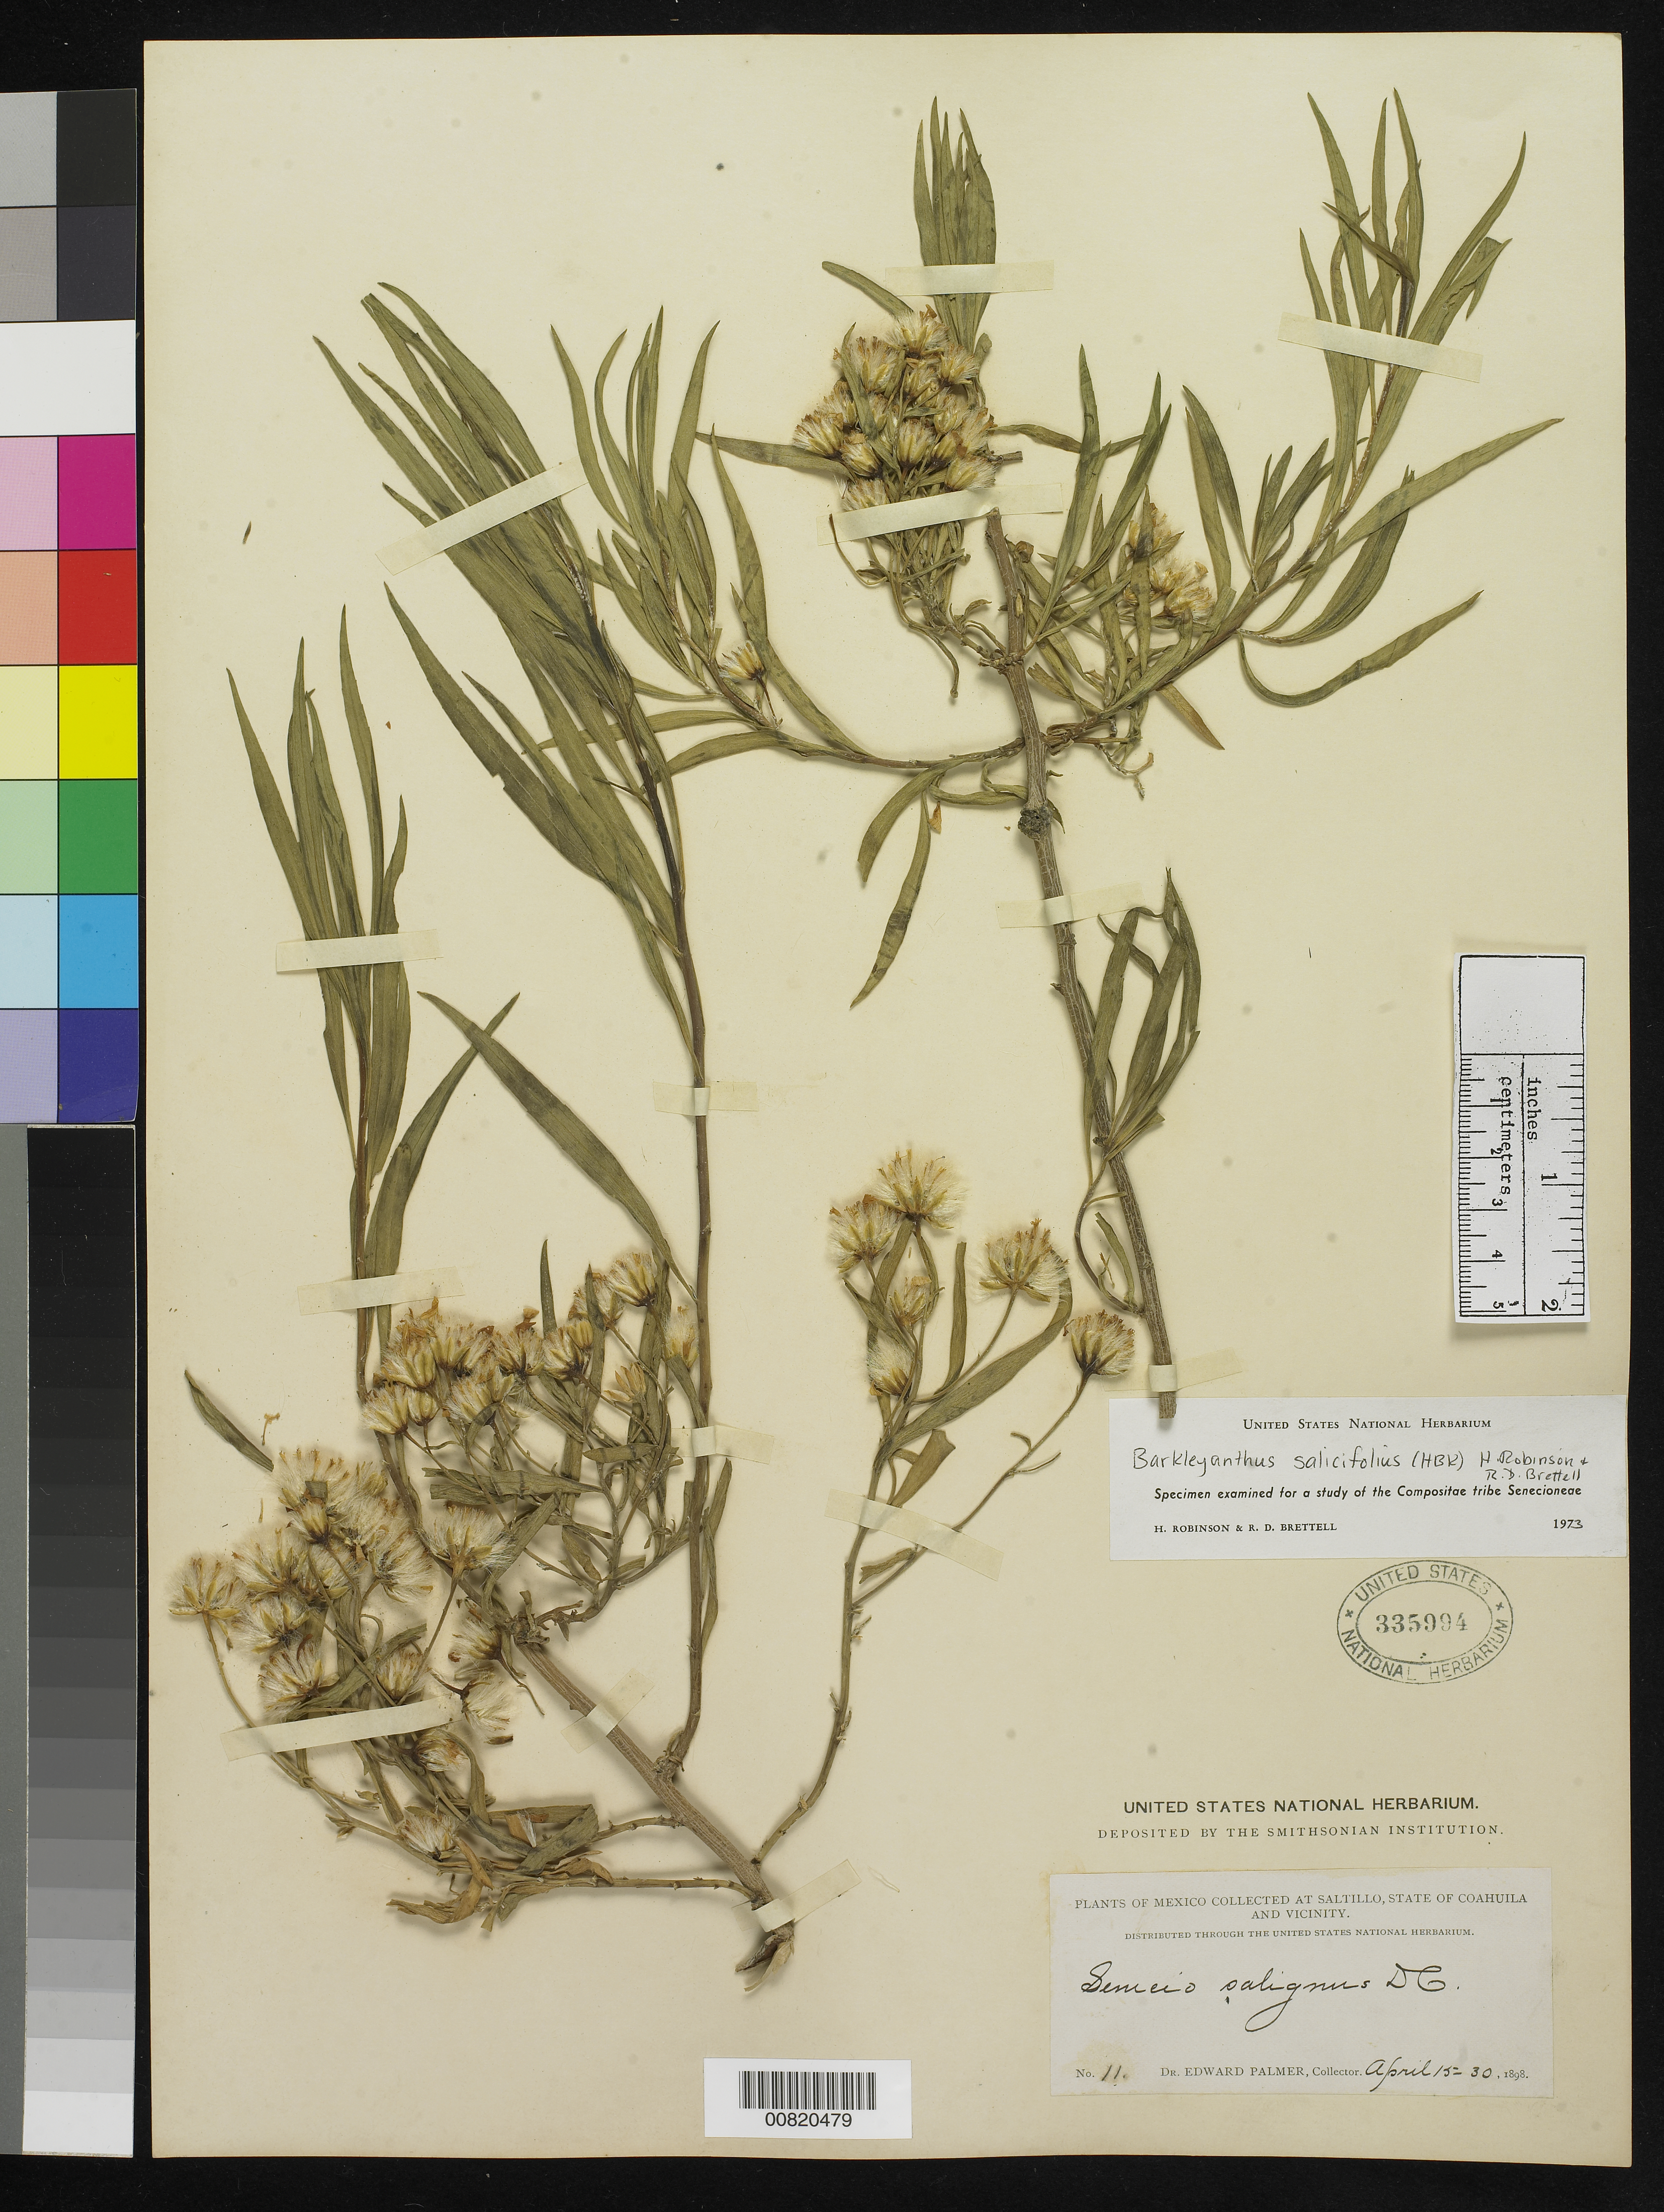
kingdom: Plantae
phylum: Tracheophyta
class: Magnoliopsida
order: Asterales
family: Asteraceae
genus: Barkleyanthus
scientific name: Barkleyanthus salicifolius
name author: (Kunth) H. Rob. & Brettell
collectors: E. Palmer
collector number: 11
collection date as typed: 15 Apr 1898 to 30 Apr 1898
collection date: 1898-04-15/1898-04-30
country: Mexico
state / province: Coahuila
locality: Saltillo, Coahuila and vicinity.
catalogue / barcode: US 335994